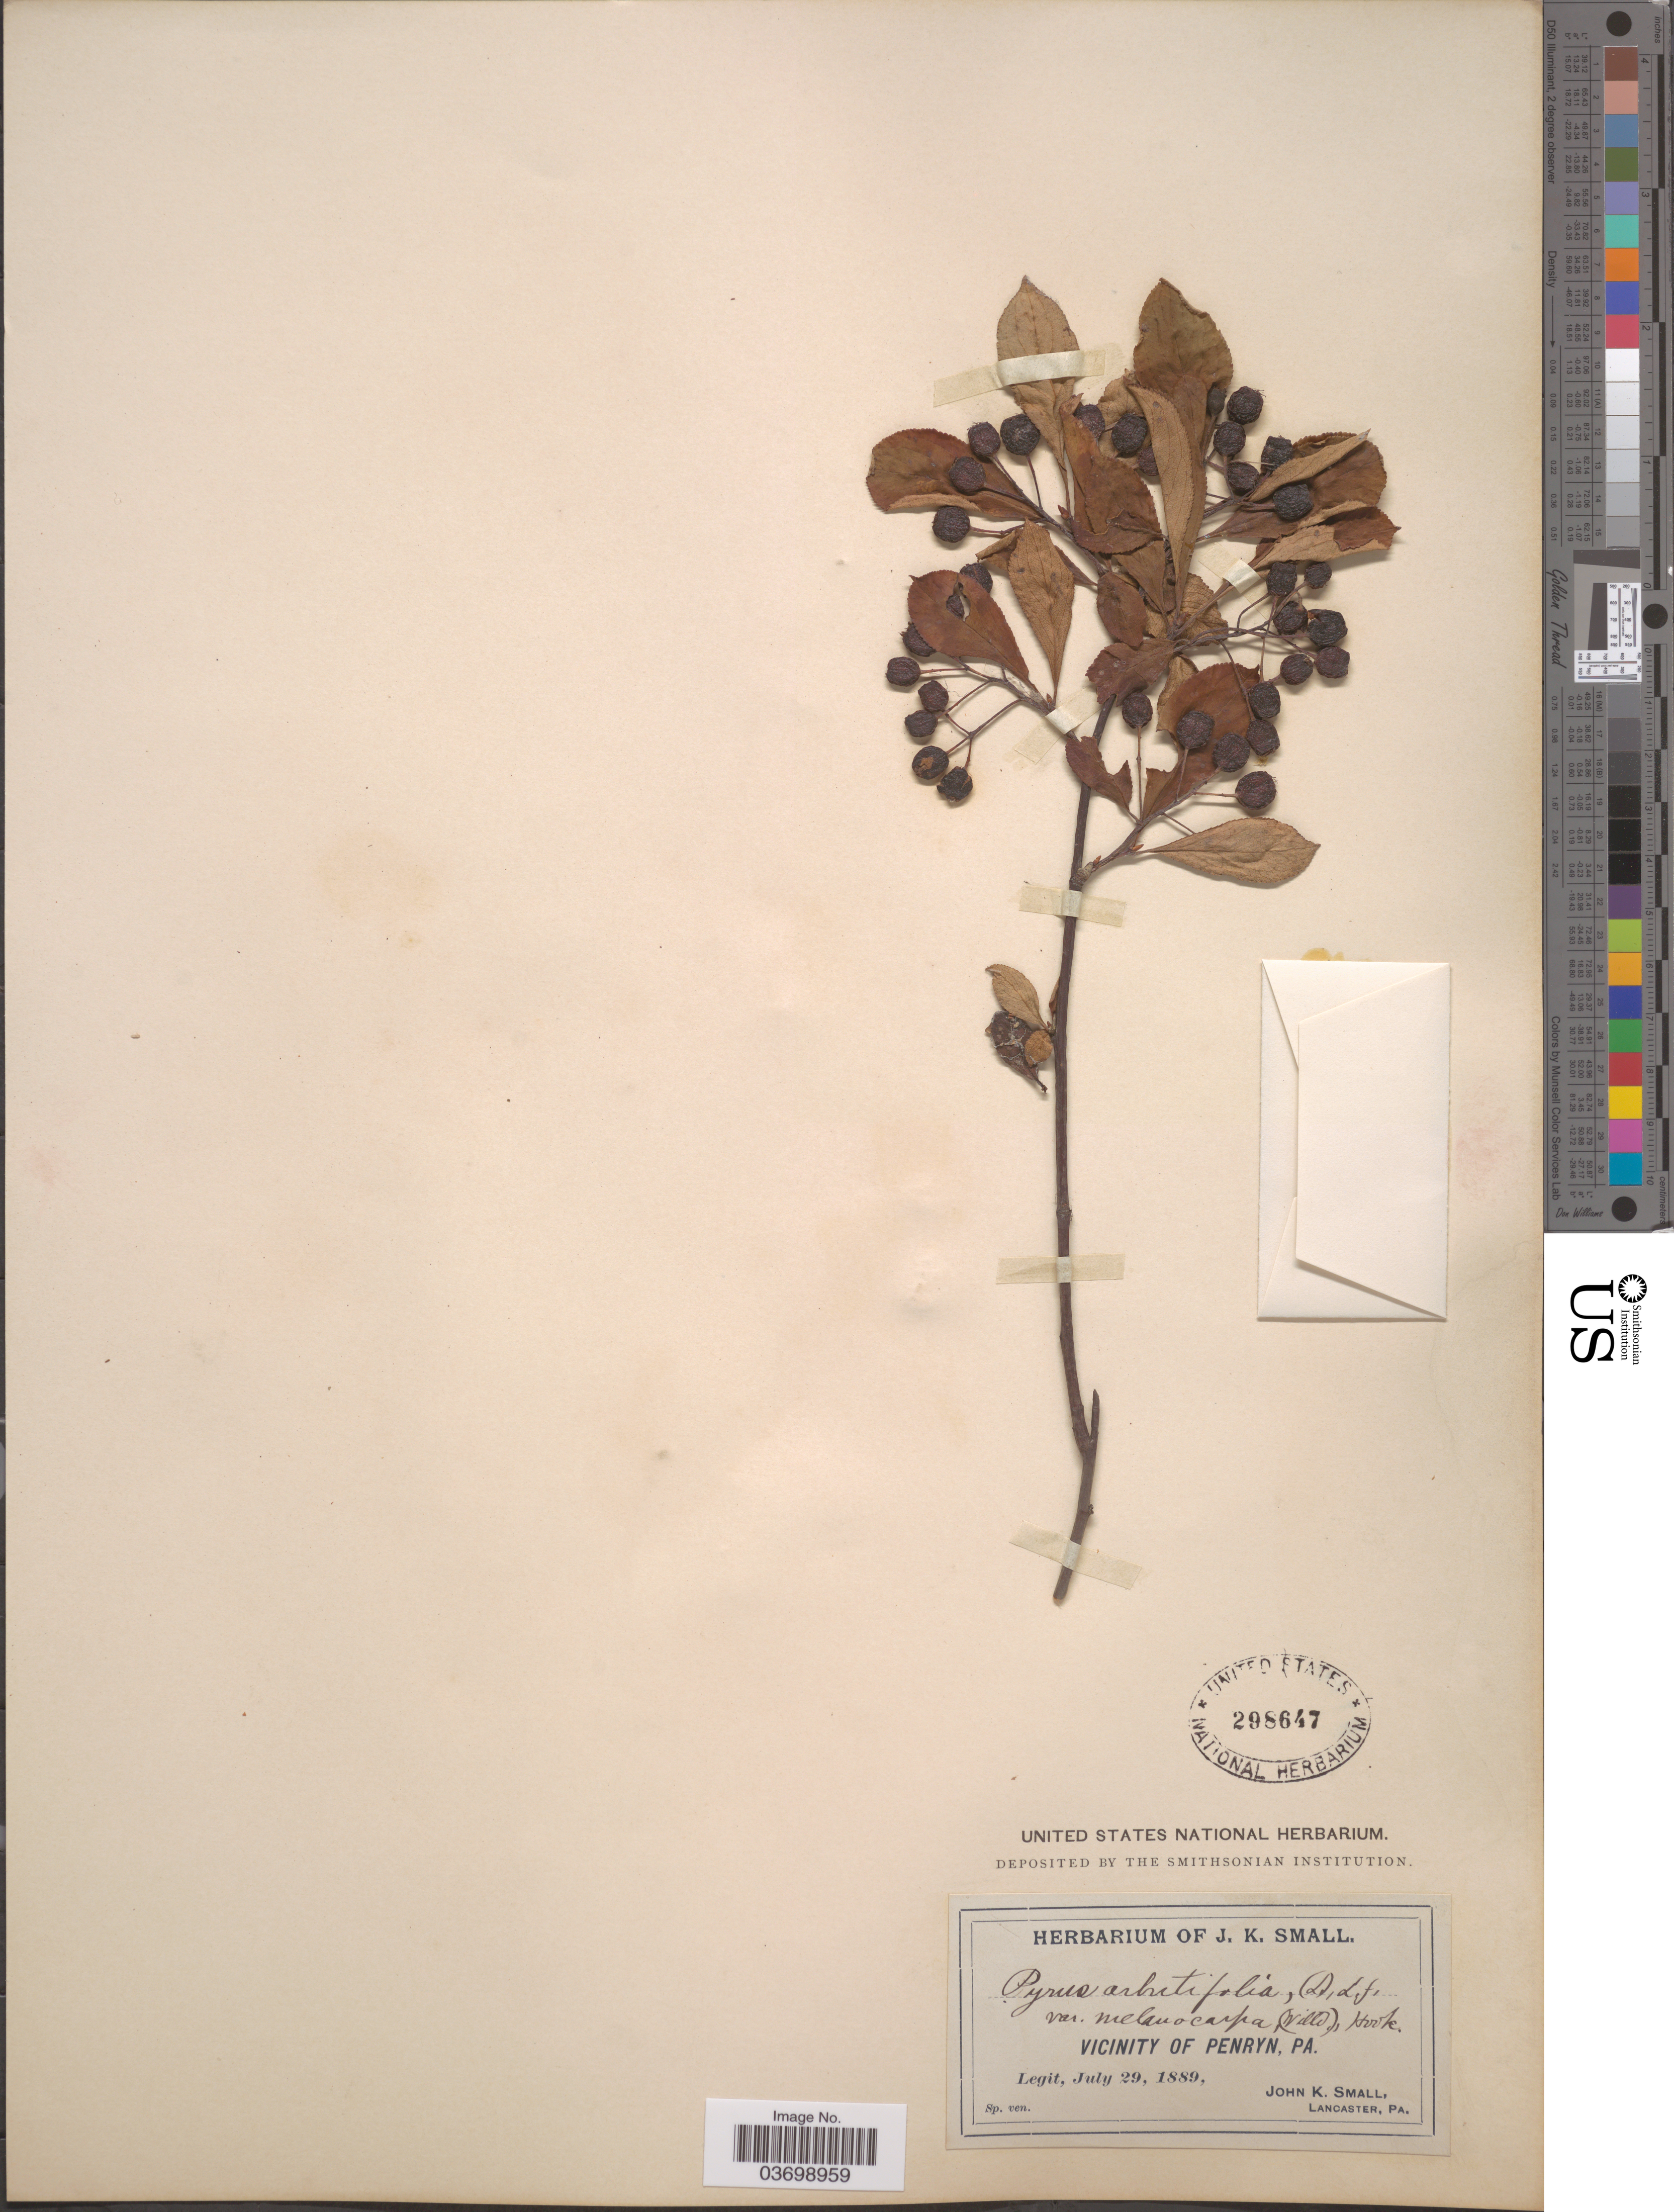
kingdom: Plantae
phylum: Tracheophyta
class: Magnoliopsida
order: Rosales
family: Rosaceae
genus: Aronia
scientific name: Aronia x prunifolia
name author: (Marshall) Rehder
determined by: Strong, M. T., (US), Smithsonian Institution - National Museum of Natural History (UNITED STATES)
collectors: J. K. Small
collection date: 1889-07-29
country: United States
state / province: Pennsylvania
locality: Vicinity of Penryn.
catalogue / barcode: US 298647